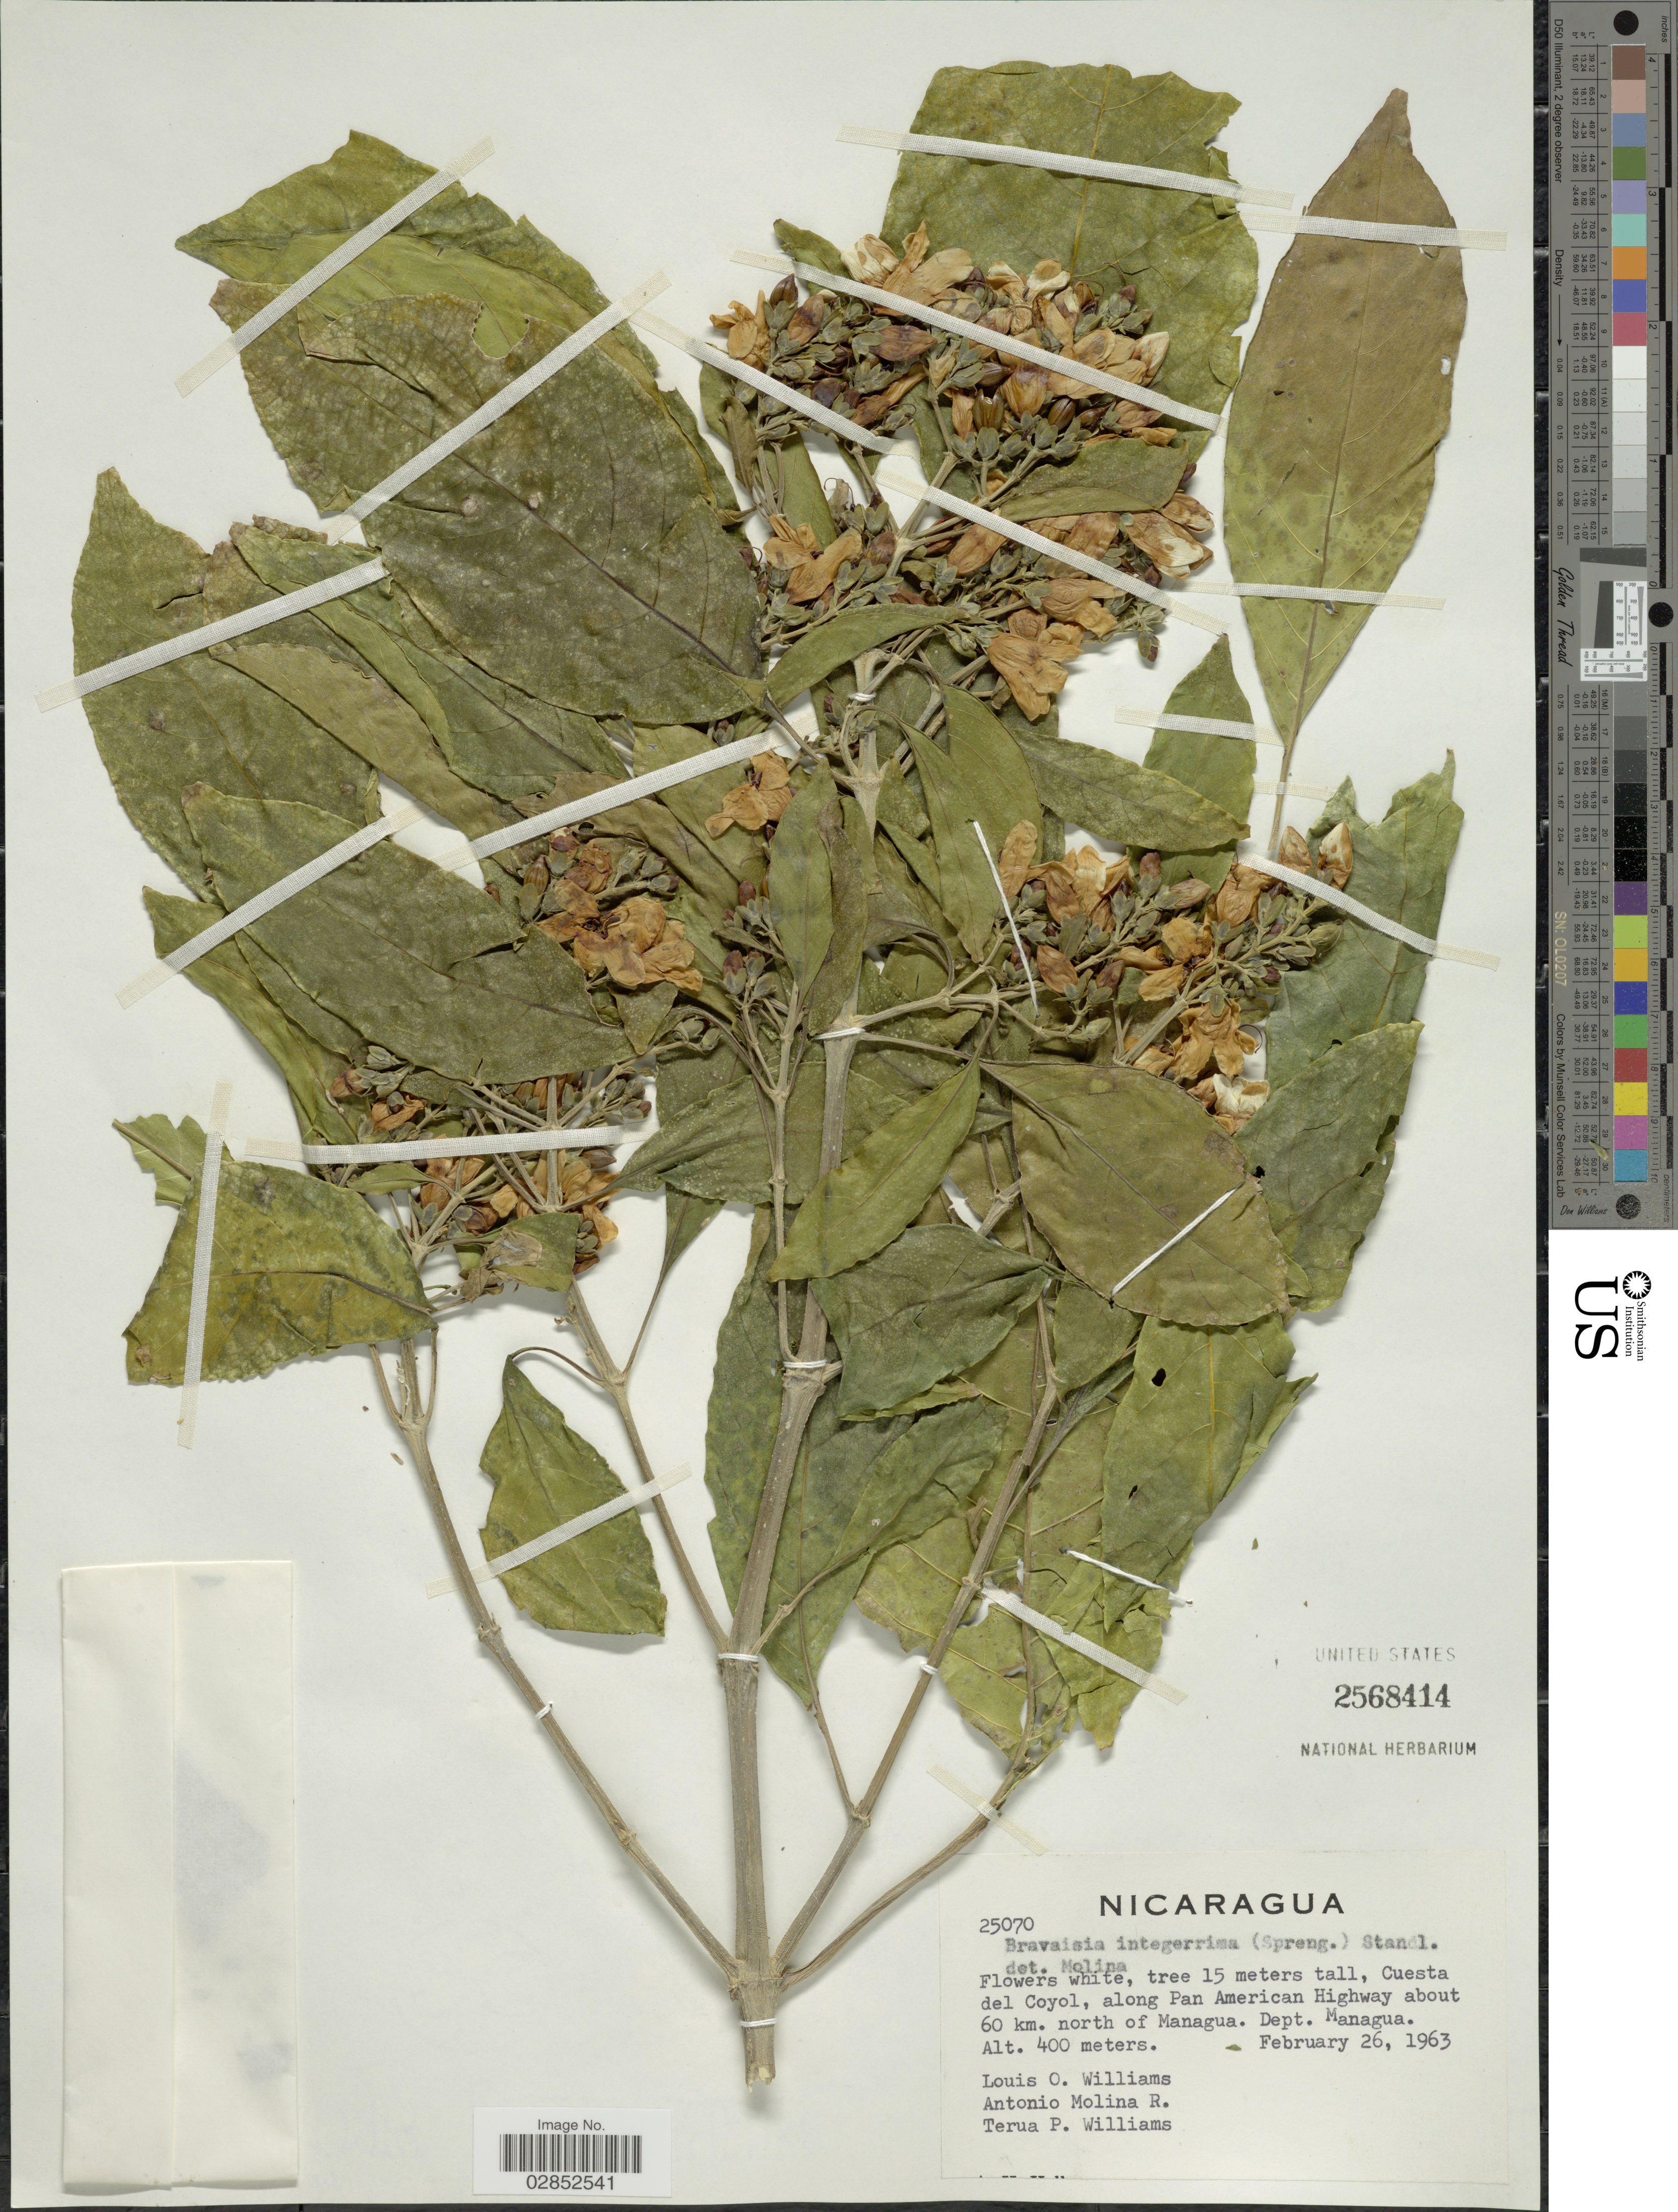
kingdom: Plantae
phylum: Tracheophyta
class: Magnoliopsida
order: Lamiales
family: Acanthaceae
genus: Bravaisia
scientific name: Bravaisia integerrima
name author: (Spreng.) Standl.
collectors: L. O. Williams, A. Molina R. & T. Williams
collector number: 25070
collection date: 1963-02-26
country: Nicaragua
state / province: Managua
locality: Cuesta del Coyol, along Pan American Highway about 60 km. north of Managua. Dept. Managua.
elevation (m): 400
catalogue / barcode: US 2568414